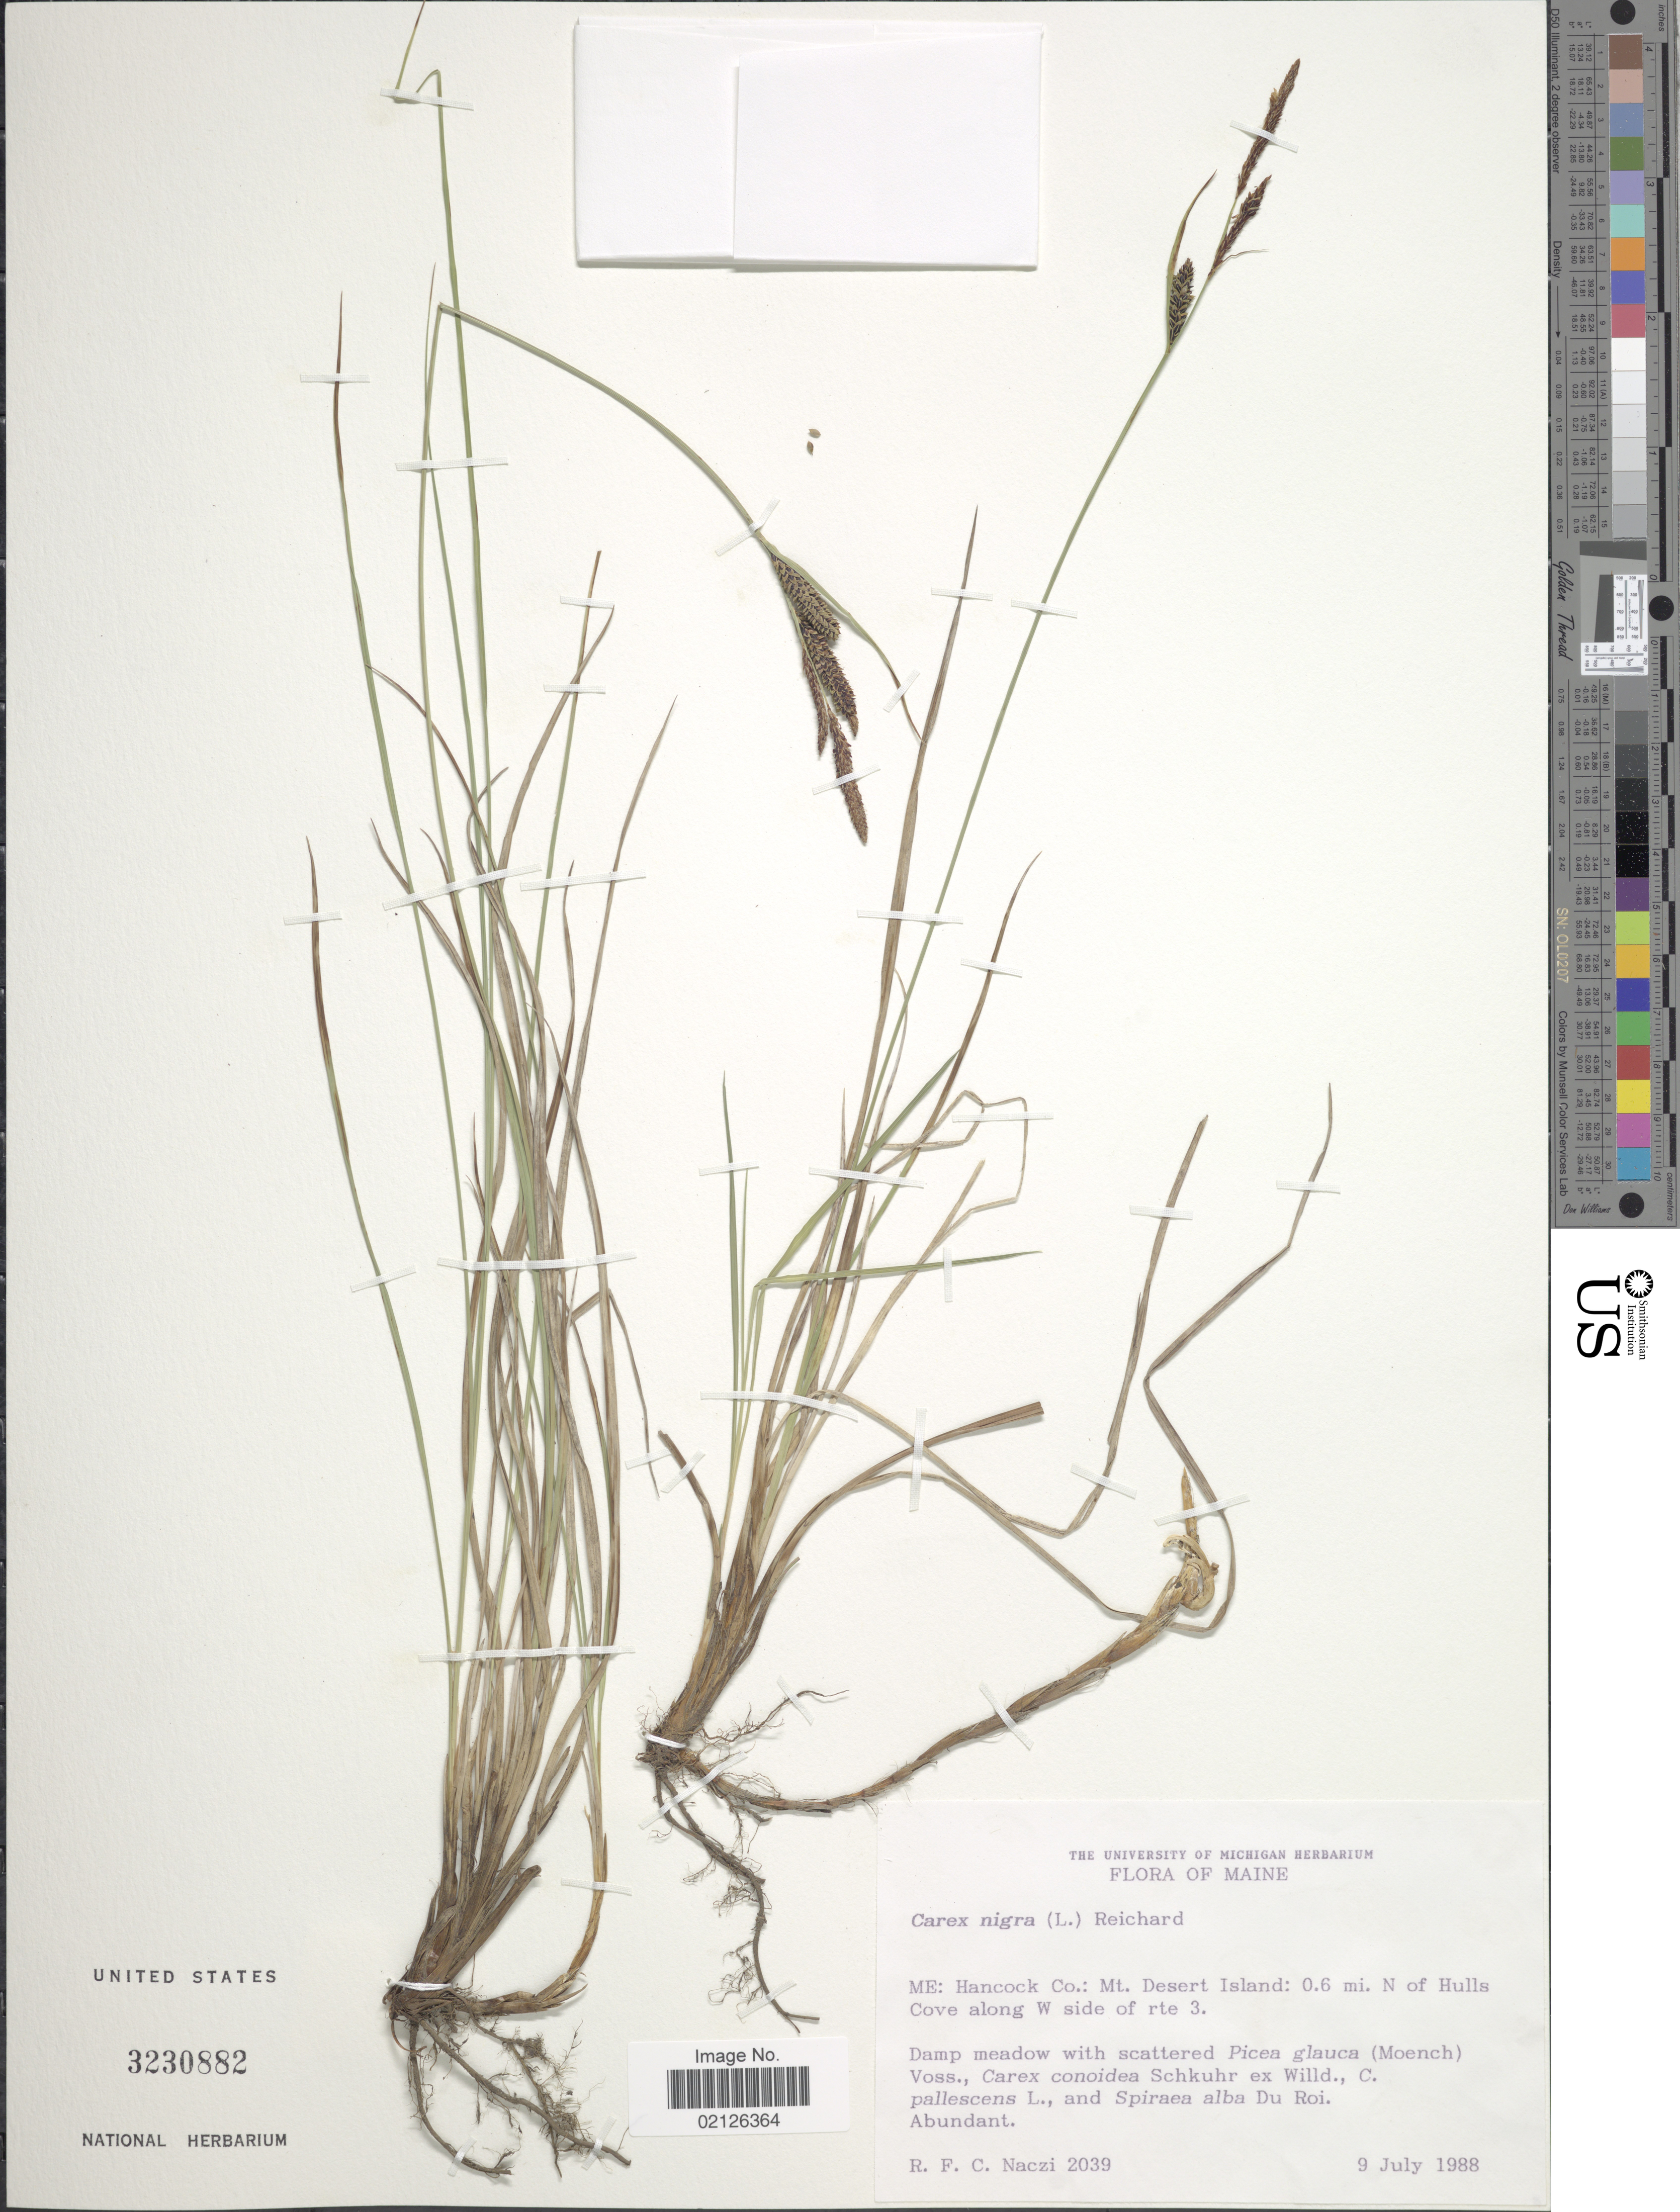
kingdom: Plantae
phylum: Tracheophyta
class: Liliopsida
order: Poales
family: Cyperaceae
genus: Carex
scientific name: Carex nigra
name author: (L.) Reichard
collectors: R. F. C. Naczi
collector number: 2039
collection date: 1988-07-09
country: United States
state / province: Maine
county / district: Hancock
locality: Hancock Co: Mt. Desert Island: 0.6 mi N of Hulls Cove along W side of rte 3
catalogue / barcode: US 3230882